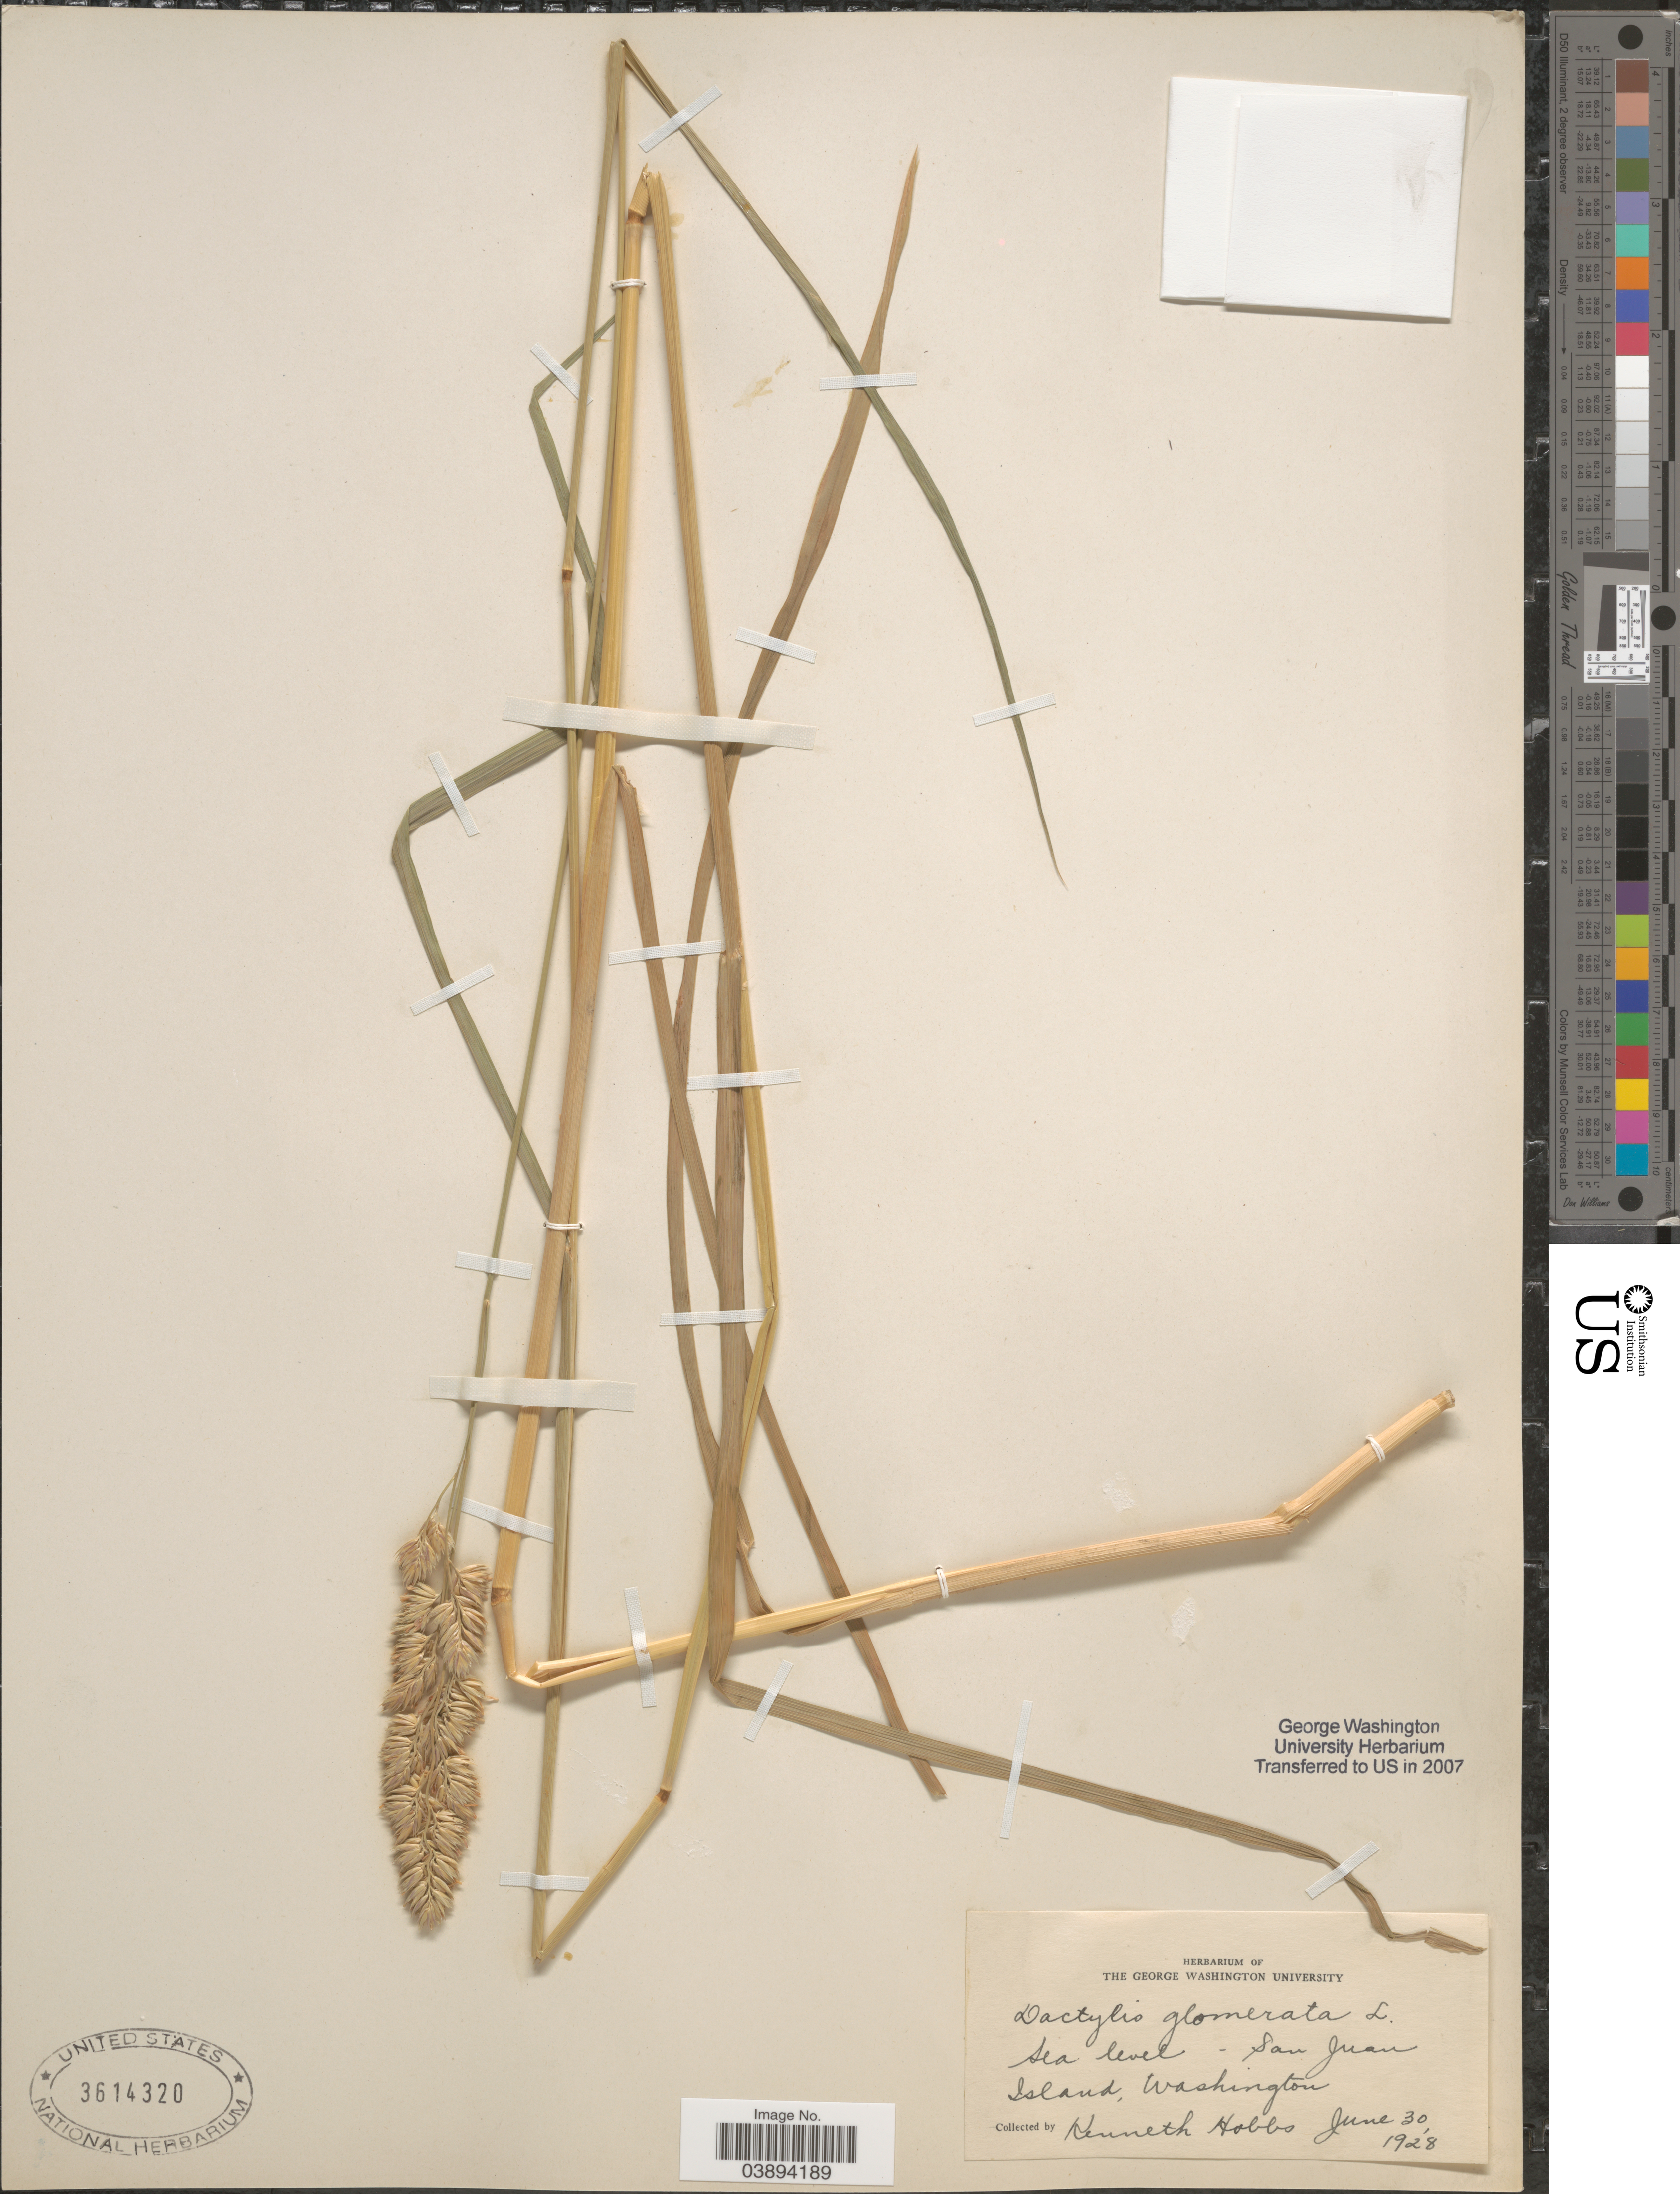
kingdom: Plantae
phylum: Tracheophyta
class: Liliopsida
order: Poales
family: Poaceae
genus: Dactylis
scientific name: Dactylis glomerata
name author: L.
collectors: K. Hobbs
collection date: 1928-06-30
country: United States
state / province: Washington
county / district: San Juan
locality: San Juan Island.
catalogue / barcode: US 3614320